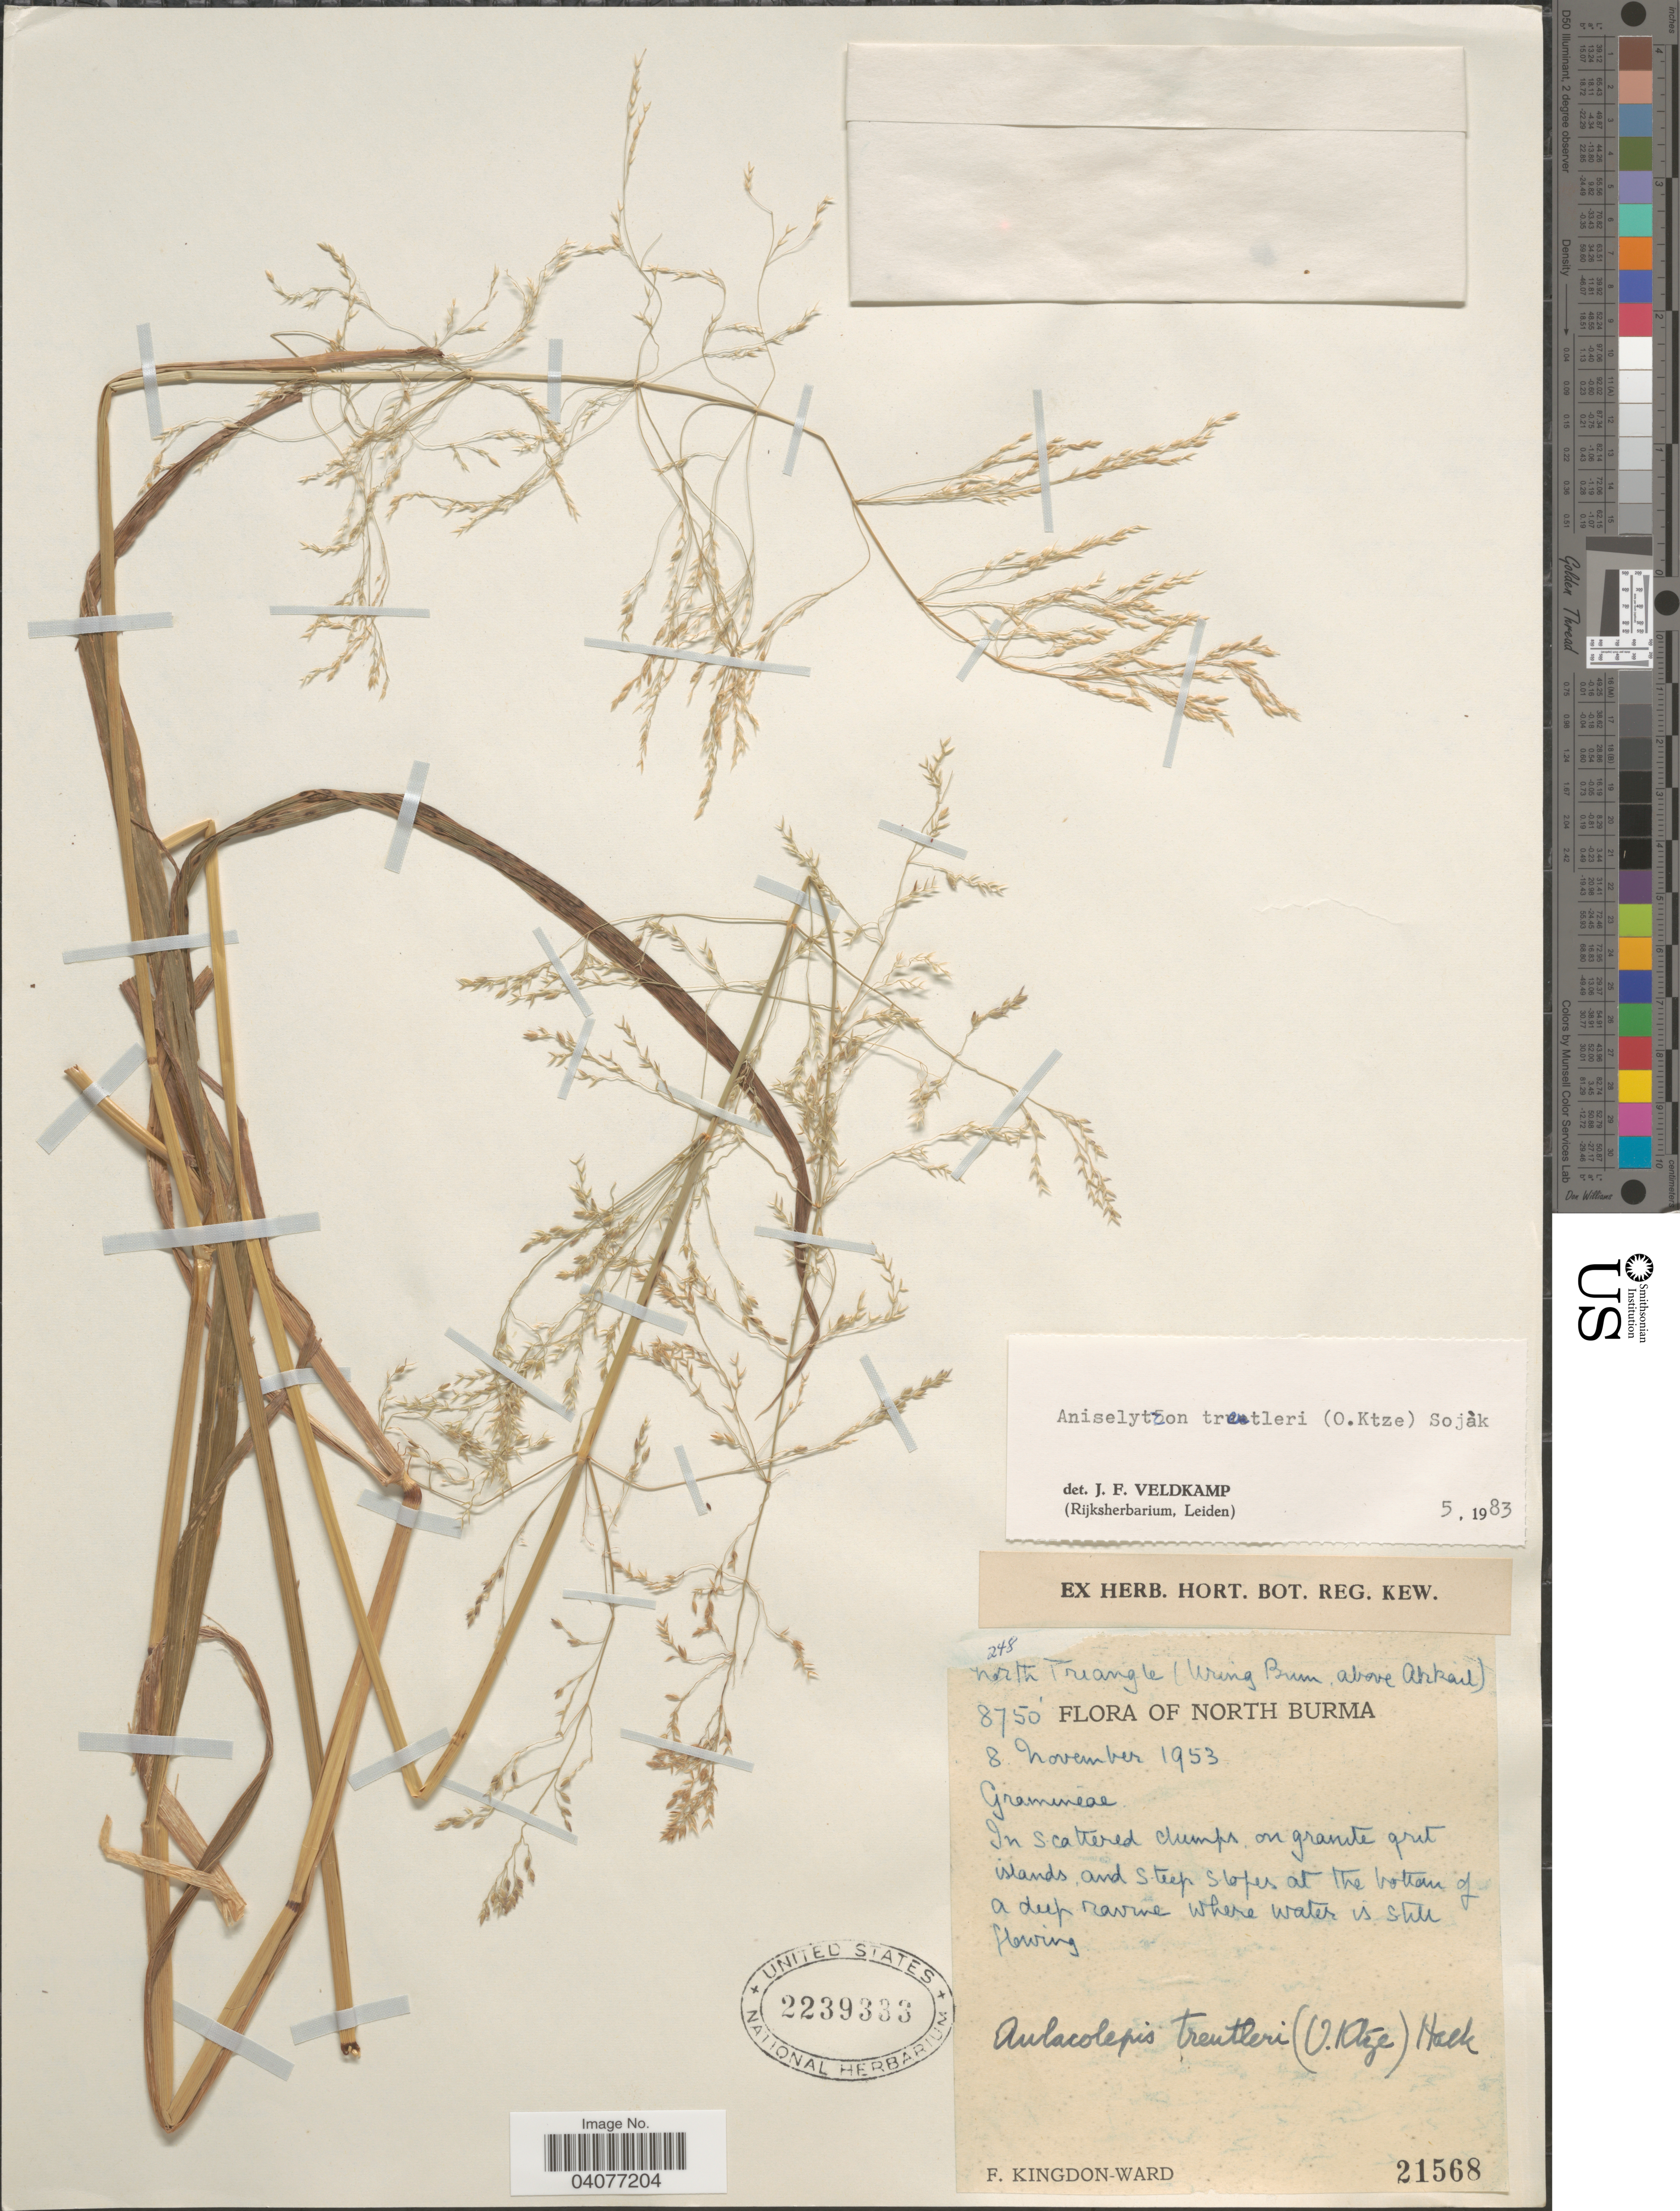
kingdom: Plantae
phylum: Tracheophyta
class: Liliopsida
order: Poales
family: Poaceae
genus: Aniselytron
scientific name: Aniselytron treutleri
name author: (Kuntze) Soják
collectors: F. Kingdon Ward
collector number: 21568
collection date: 1953-11-08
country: Myanmar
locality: North Burma. North Triangle (Uring Bum, above Ahkal).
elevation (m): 2667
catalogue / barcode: US 2239333